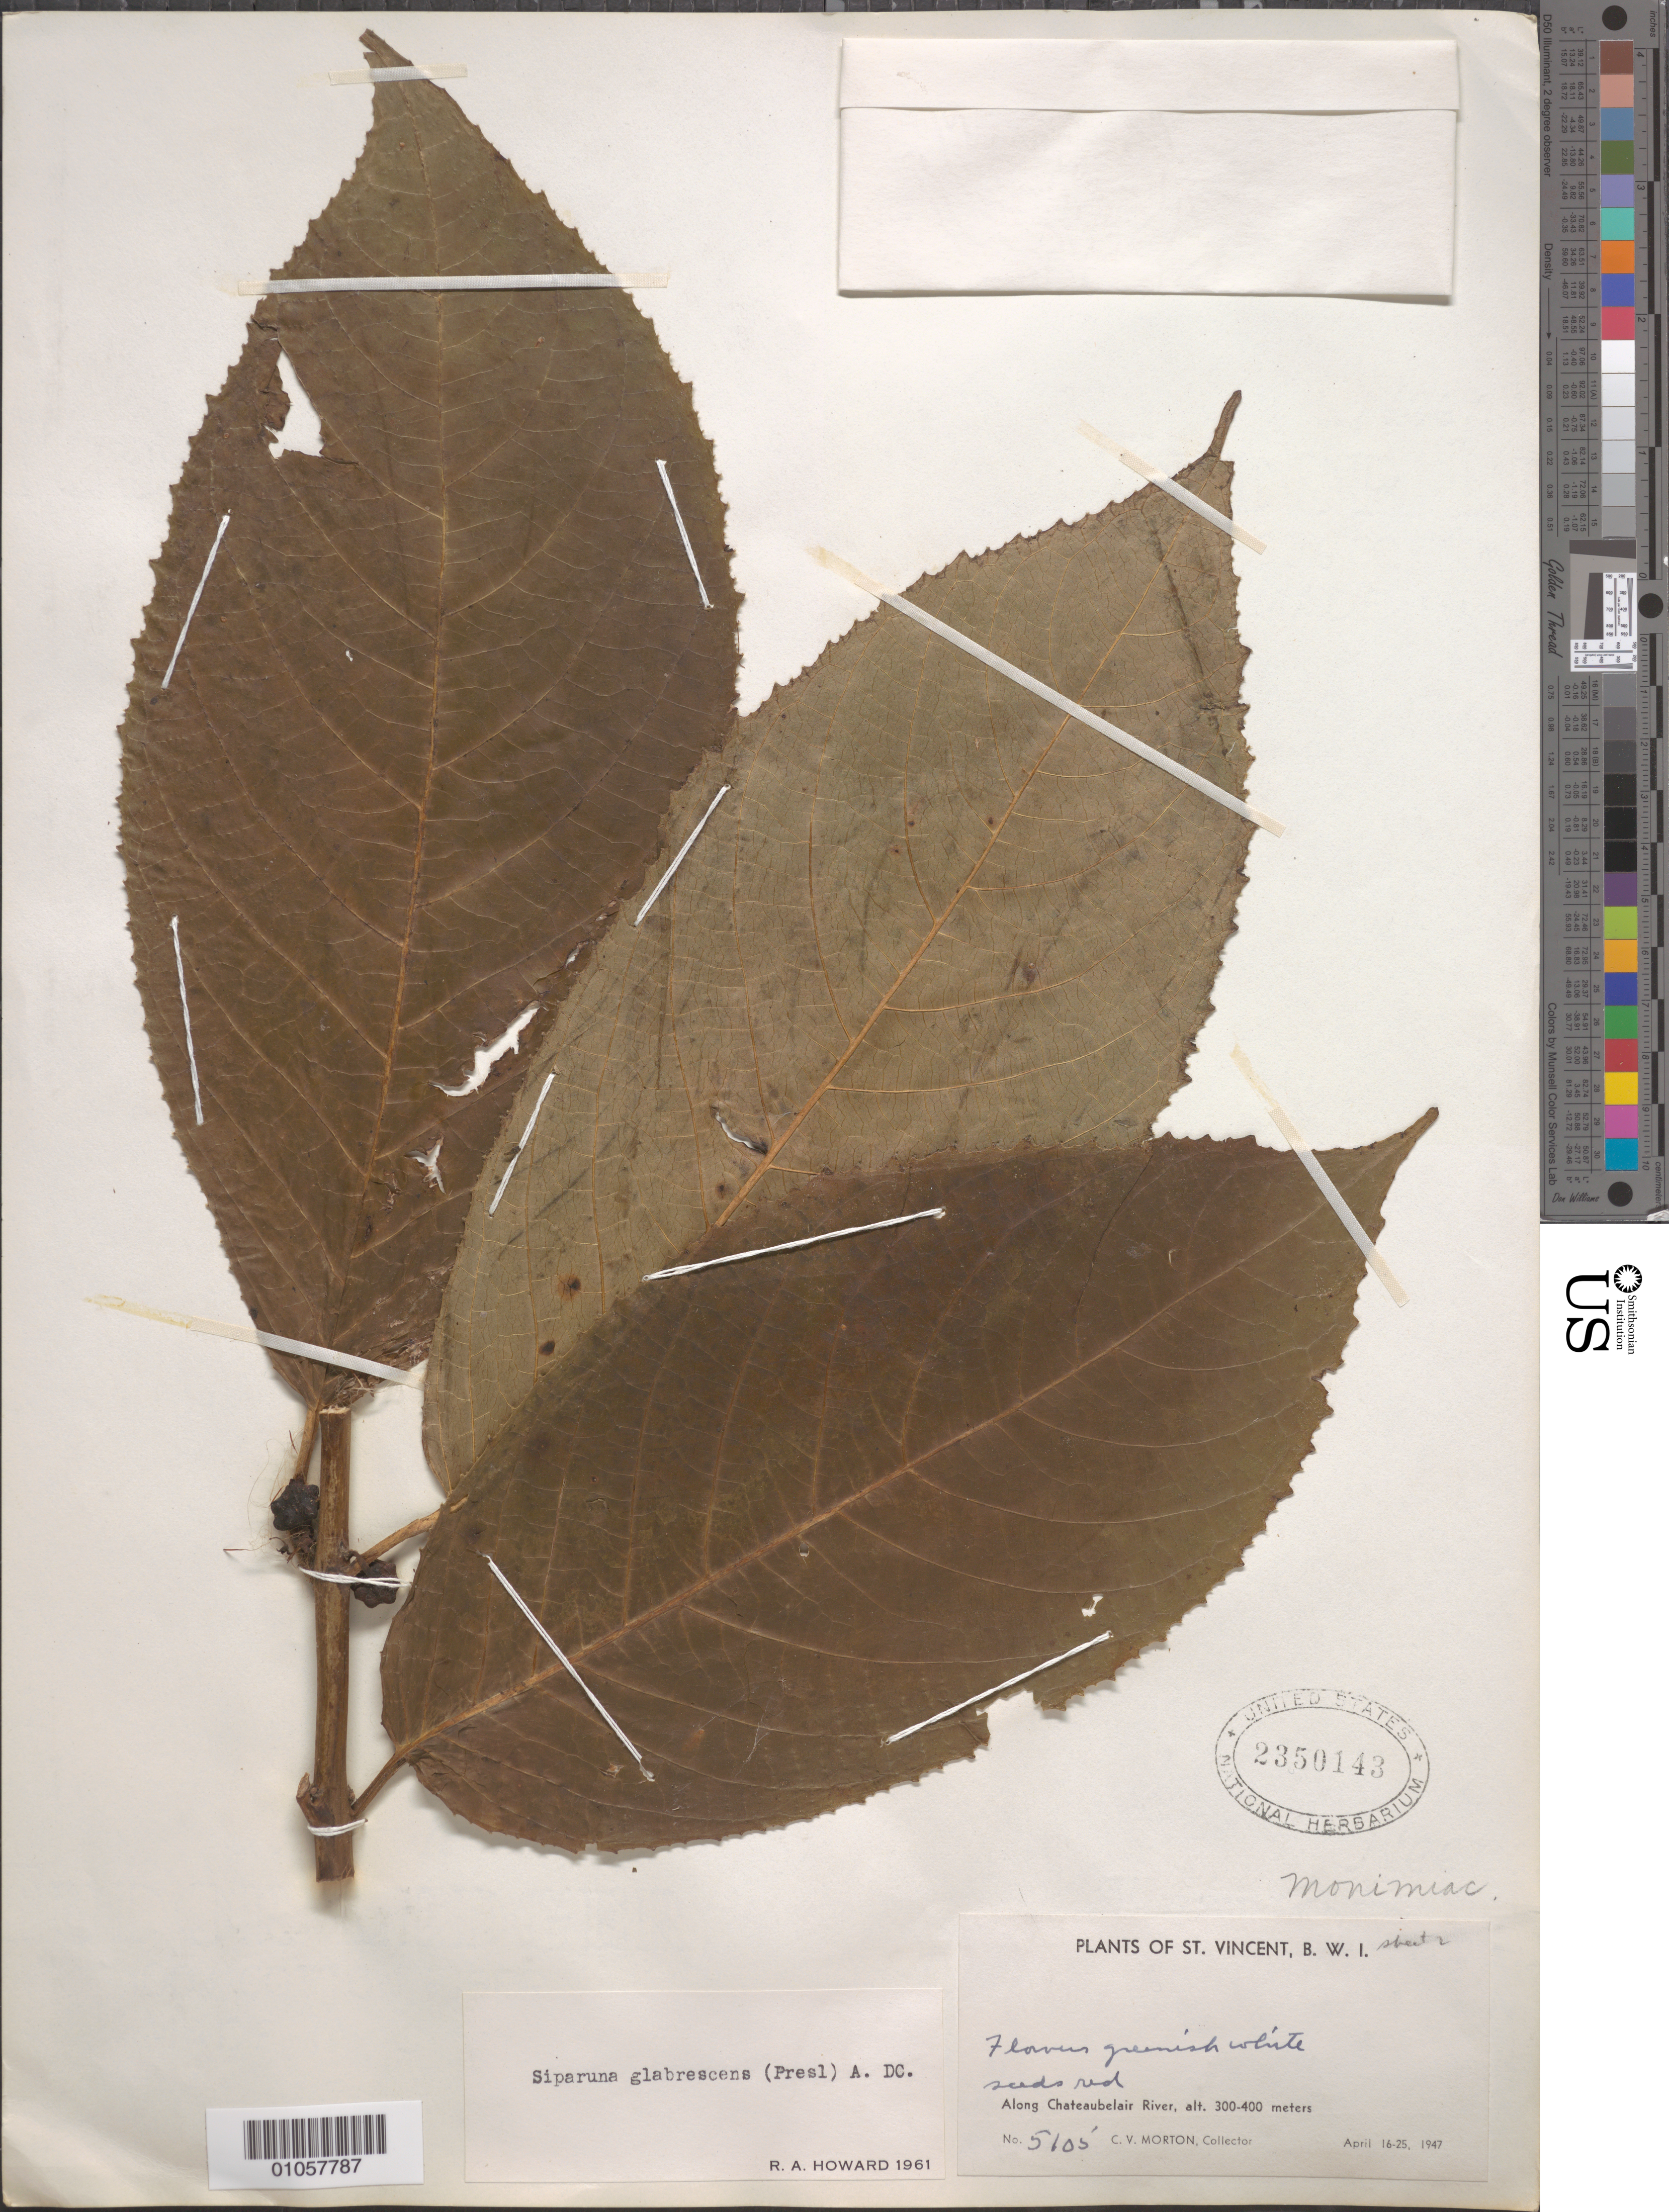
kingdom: Plantae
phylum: Tracheophyta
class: Magnoliopsida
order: Laurales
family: Siparunaceae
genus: Siparuna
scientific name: Siparuna glabrescens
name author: (C. Presl) A. DC.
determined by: Howard, R. A.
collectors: C. V. Morton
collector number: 5105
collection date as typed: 16 Apr 1947 to 25 Apr 1947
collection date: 1947-04-16/1947-04-25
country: St. Vincent - Grenadines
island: St. Vincent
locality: Chateaubelair River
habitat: Along river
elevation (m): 300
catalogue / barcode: US 2350143